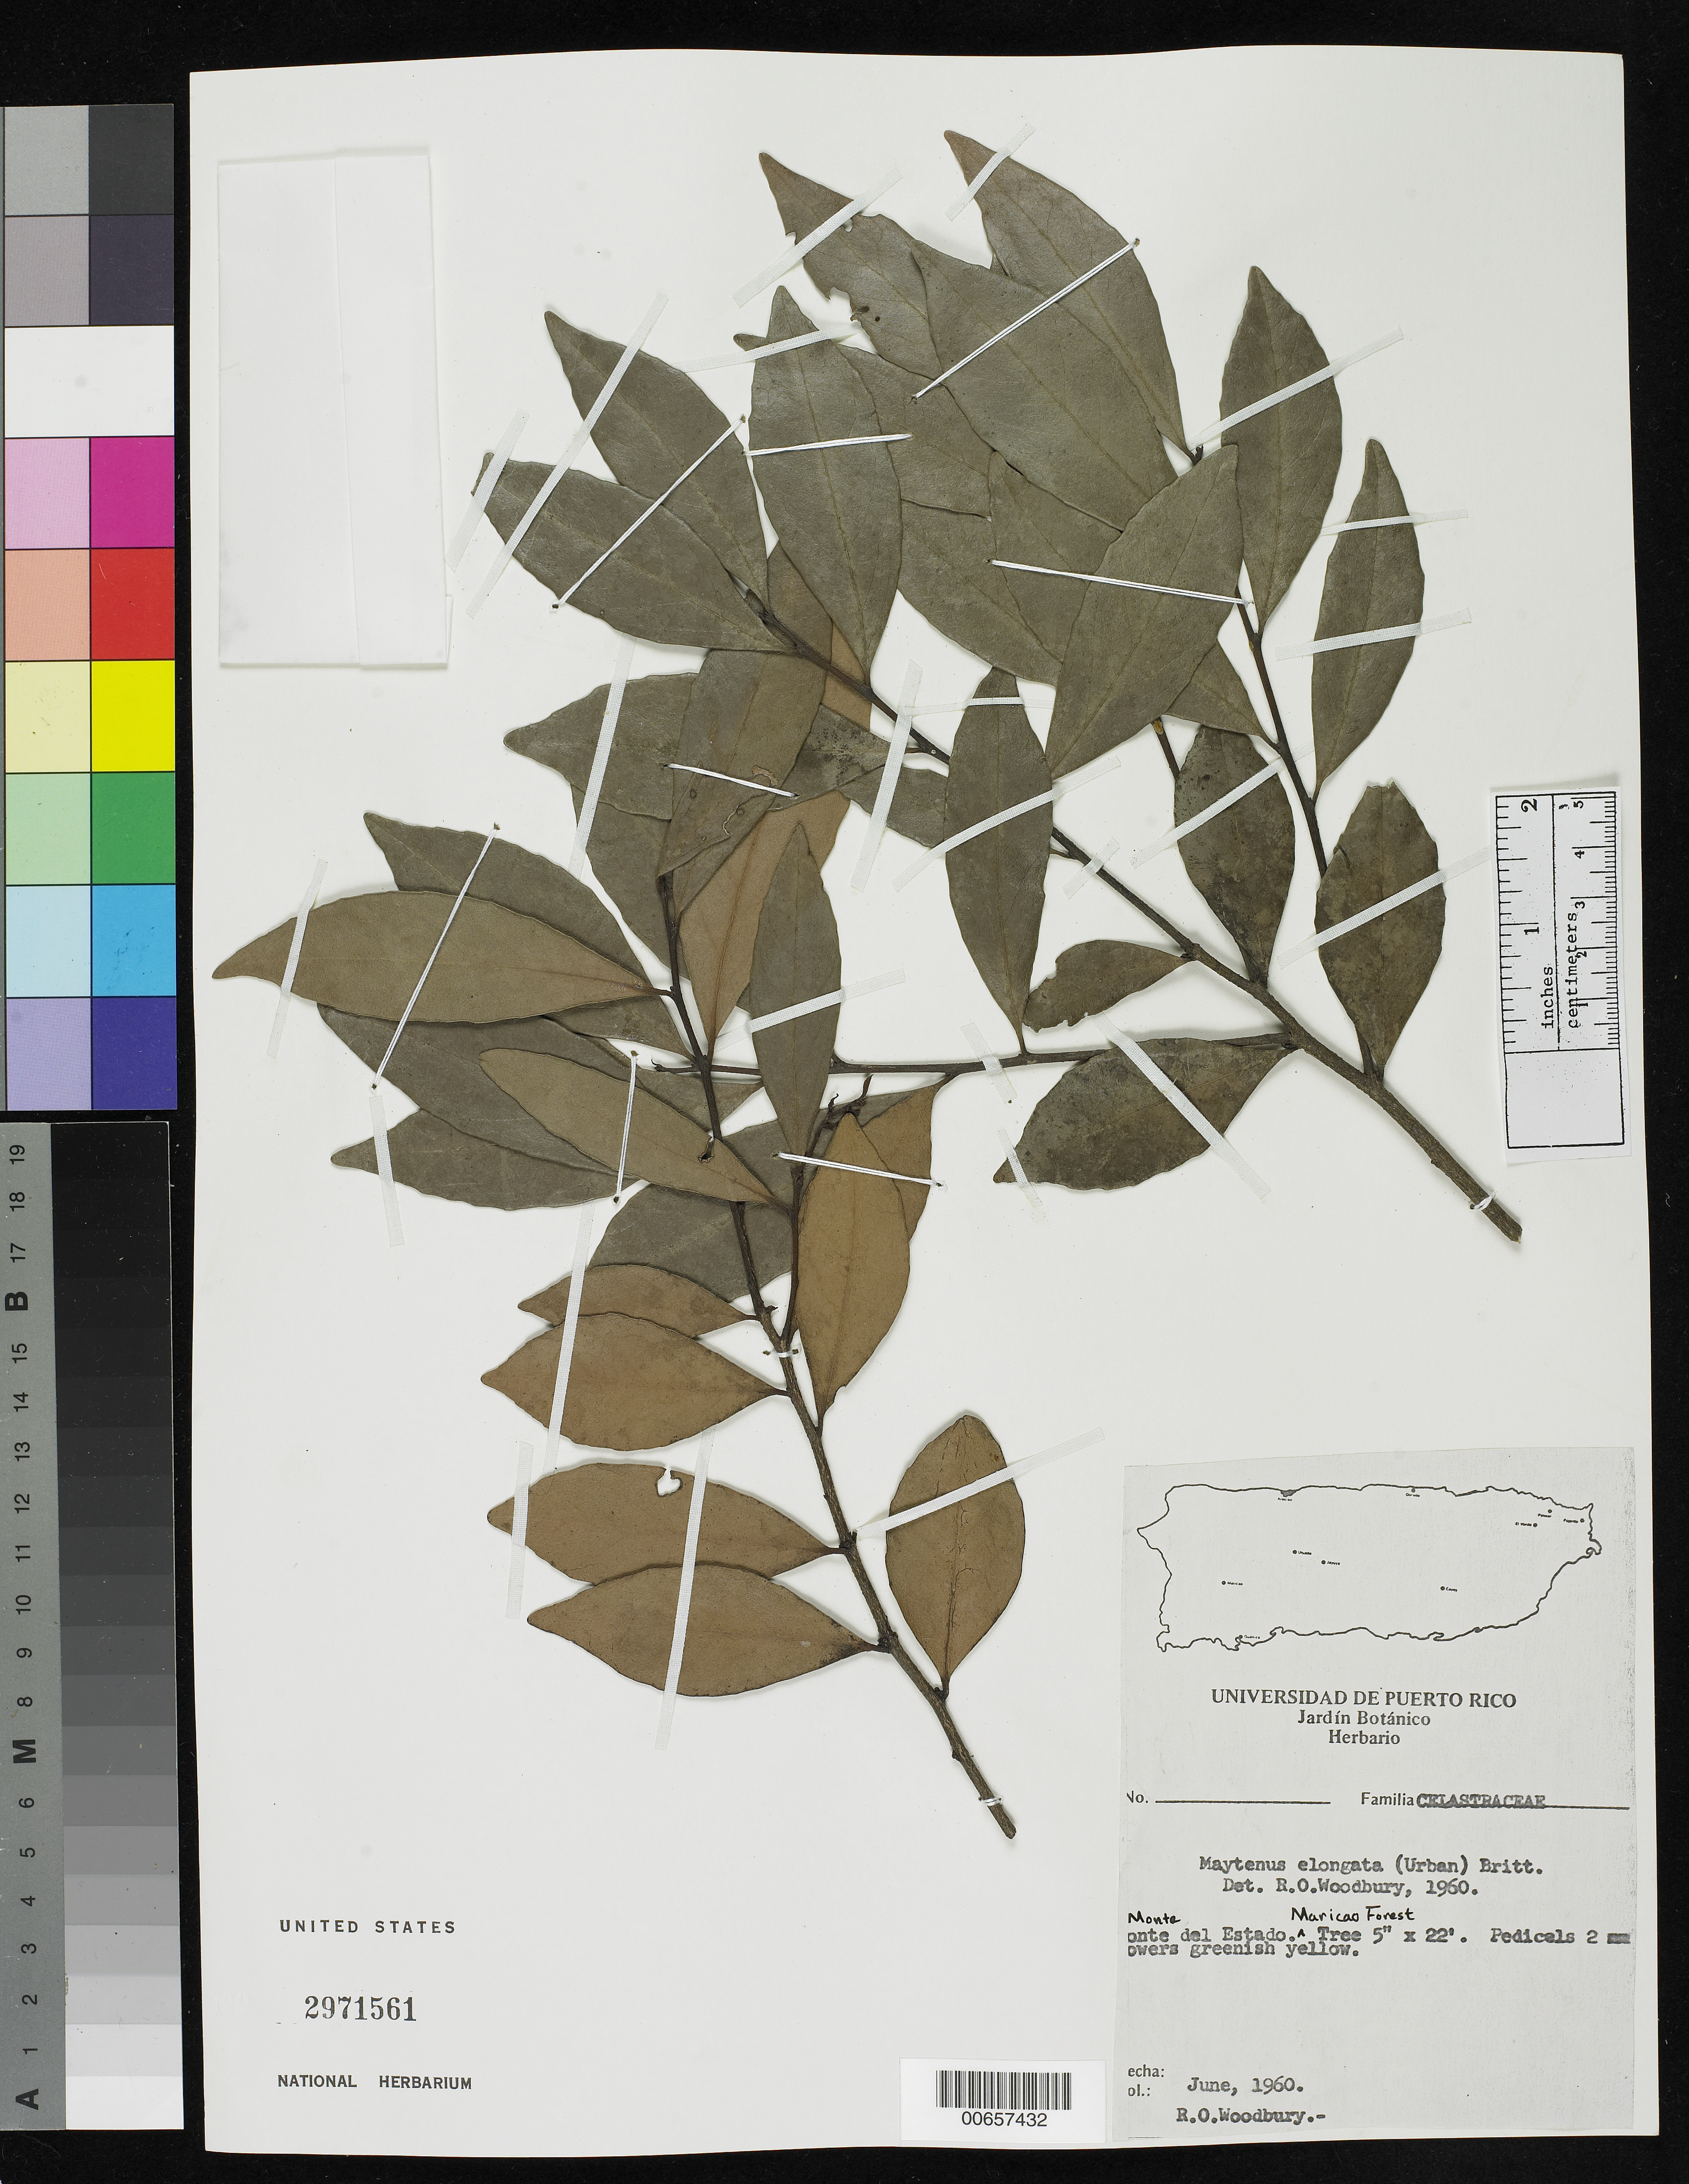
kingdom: Plantae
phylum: Tracheophyta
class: Magnoliopsida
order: Celastrales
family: Celastraceae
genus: Maytenus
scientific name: Maytenus elongata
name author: (Urb.) Britton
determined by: Woodbury, R. O.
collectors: R. O. Woodbury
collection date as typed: Jun 1960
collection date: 1960-06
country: Puerto Rico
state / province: Maricao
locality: Monte del Estado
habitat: Monte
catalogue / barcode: US 2971561